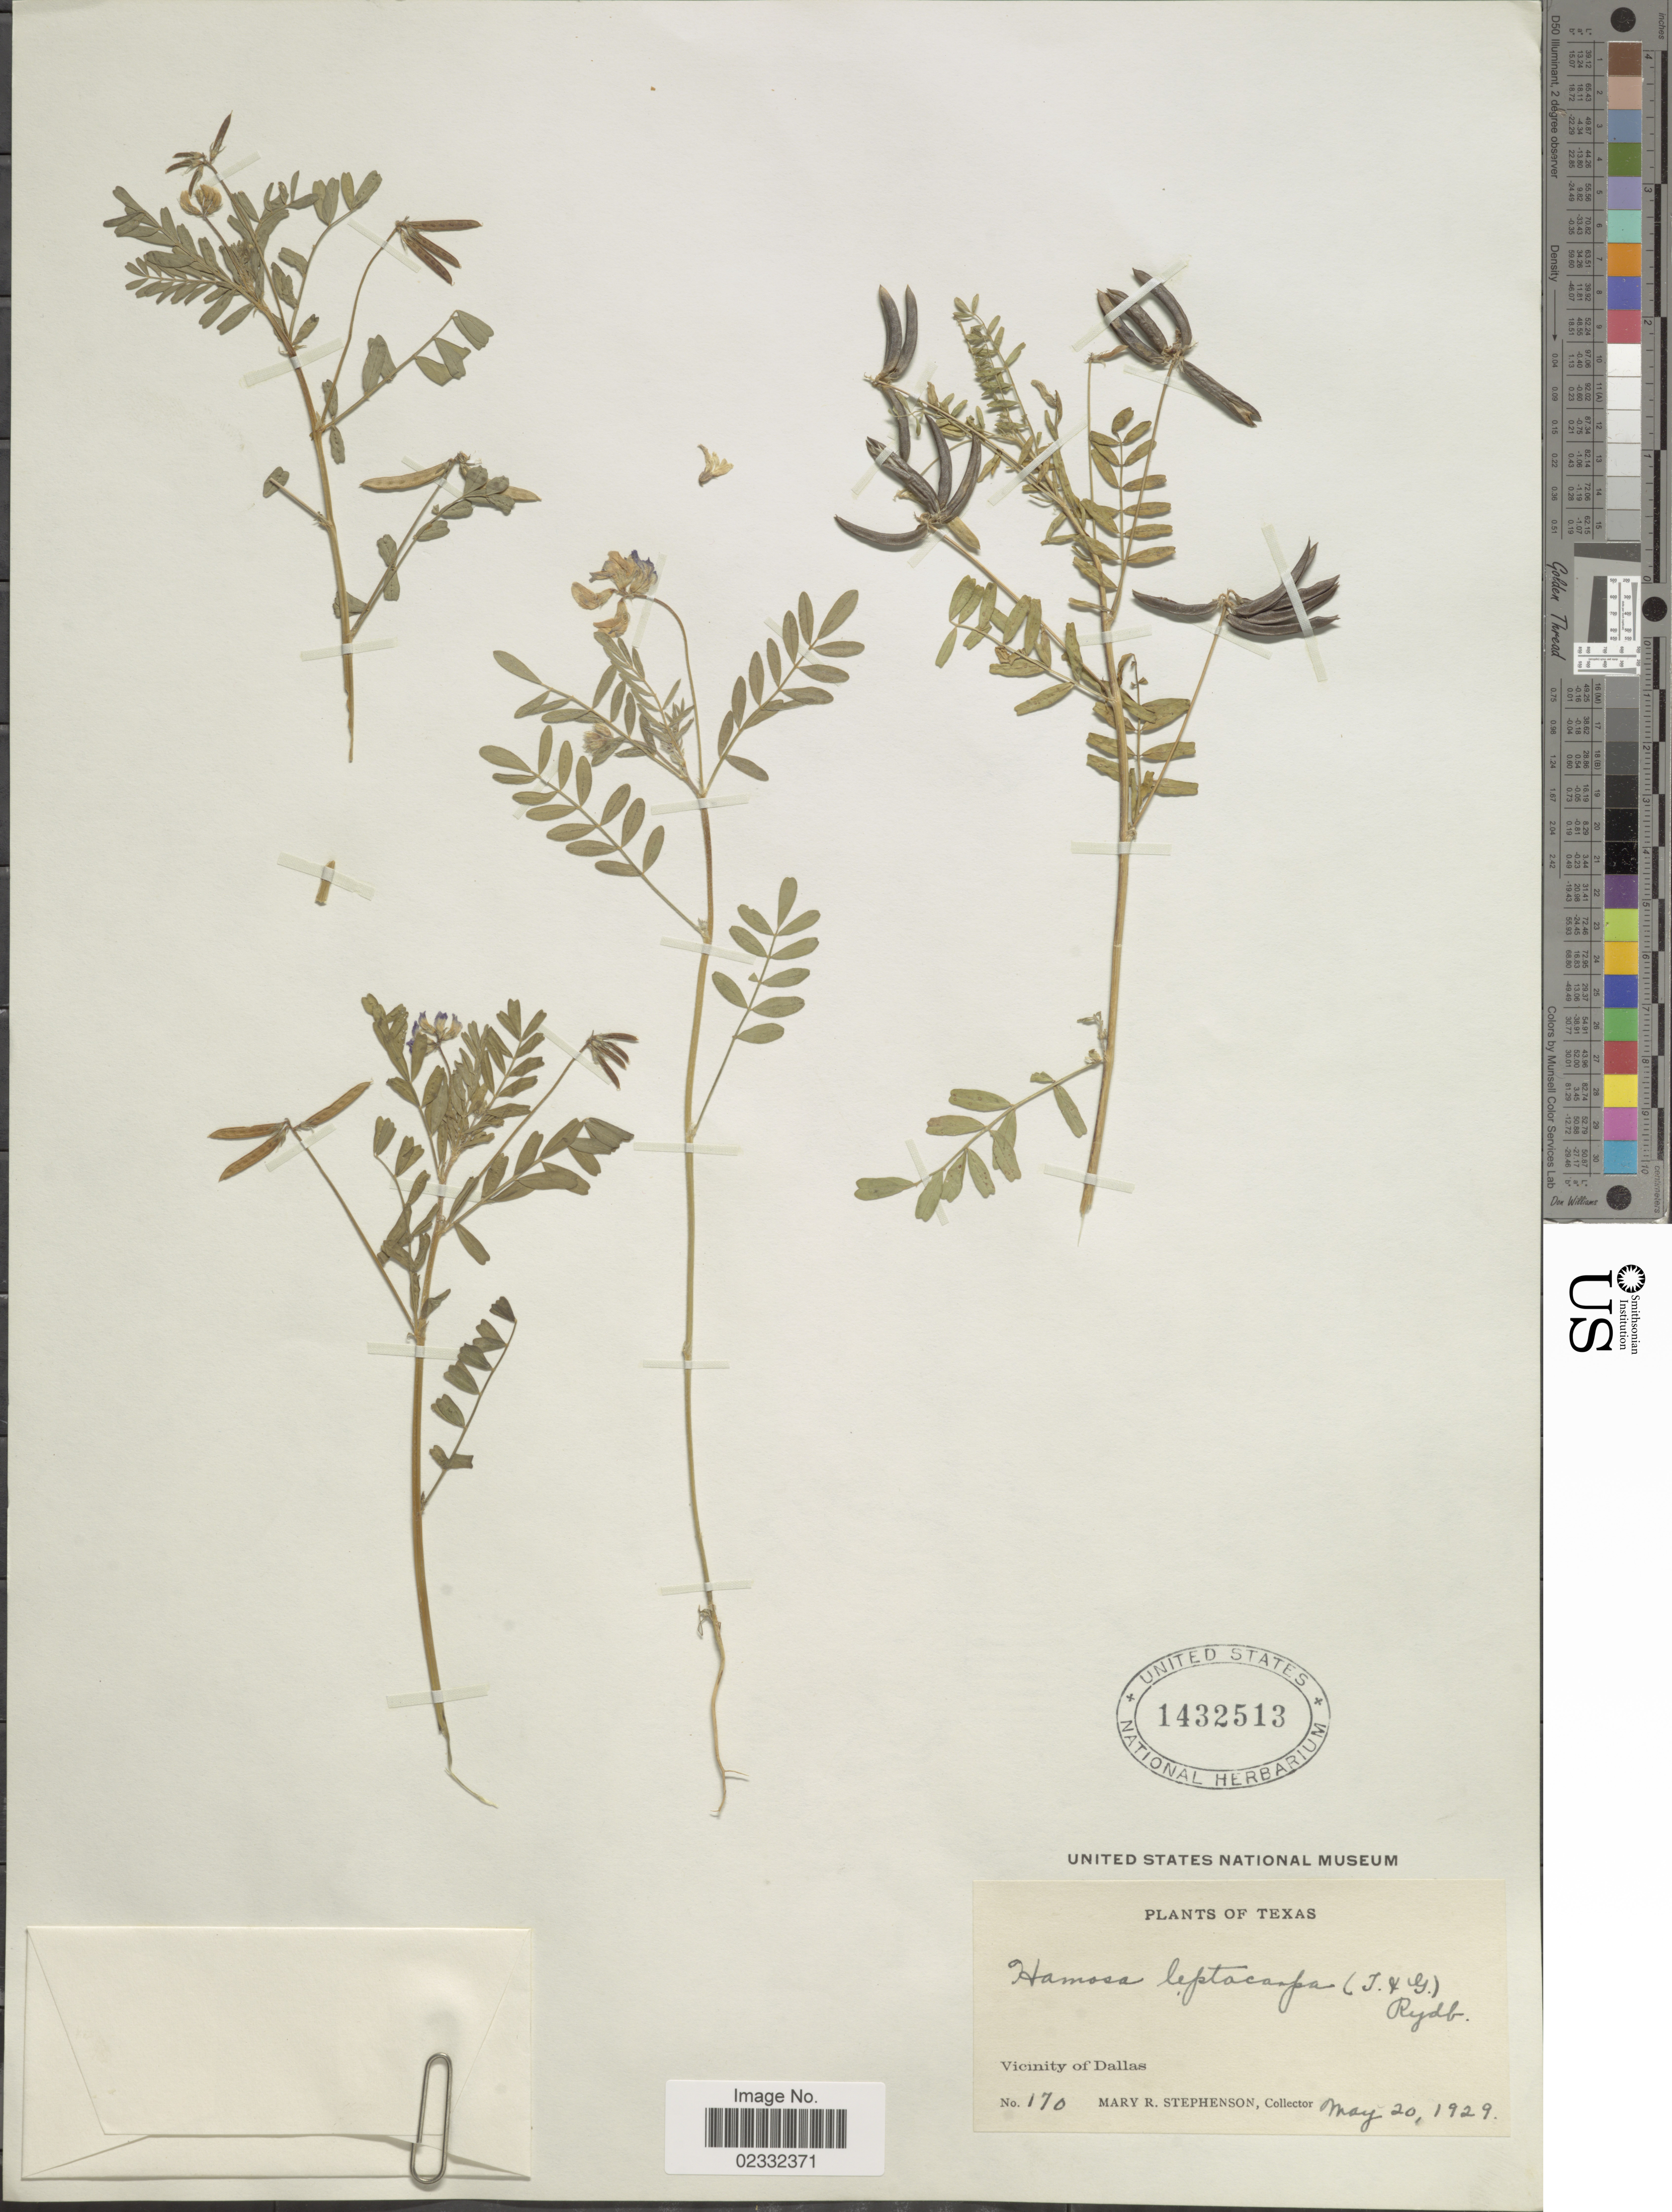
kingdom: Plantae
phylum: Tracheophyta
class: Magnoliopsida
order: Fabales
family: Fabaceae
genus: Astragalus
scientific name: Astragalus leptocarpus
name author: Torr. & A. Gray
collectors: M. Stephenson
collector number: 170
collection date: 1929-05-20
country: United States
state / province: Texas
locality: Vicinity of Dallas.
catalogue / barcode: US 1432513